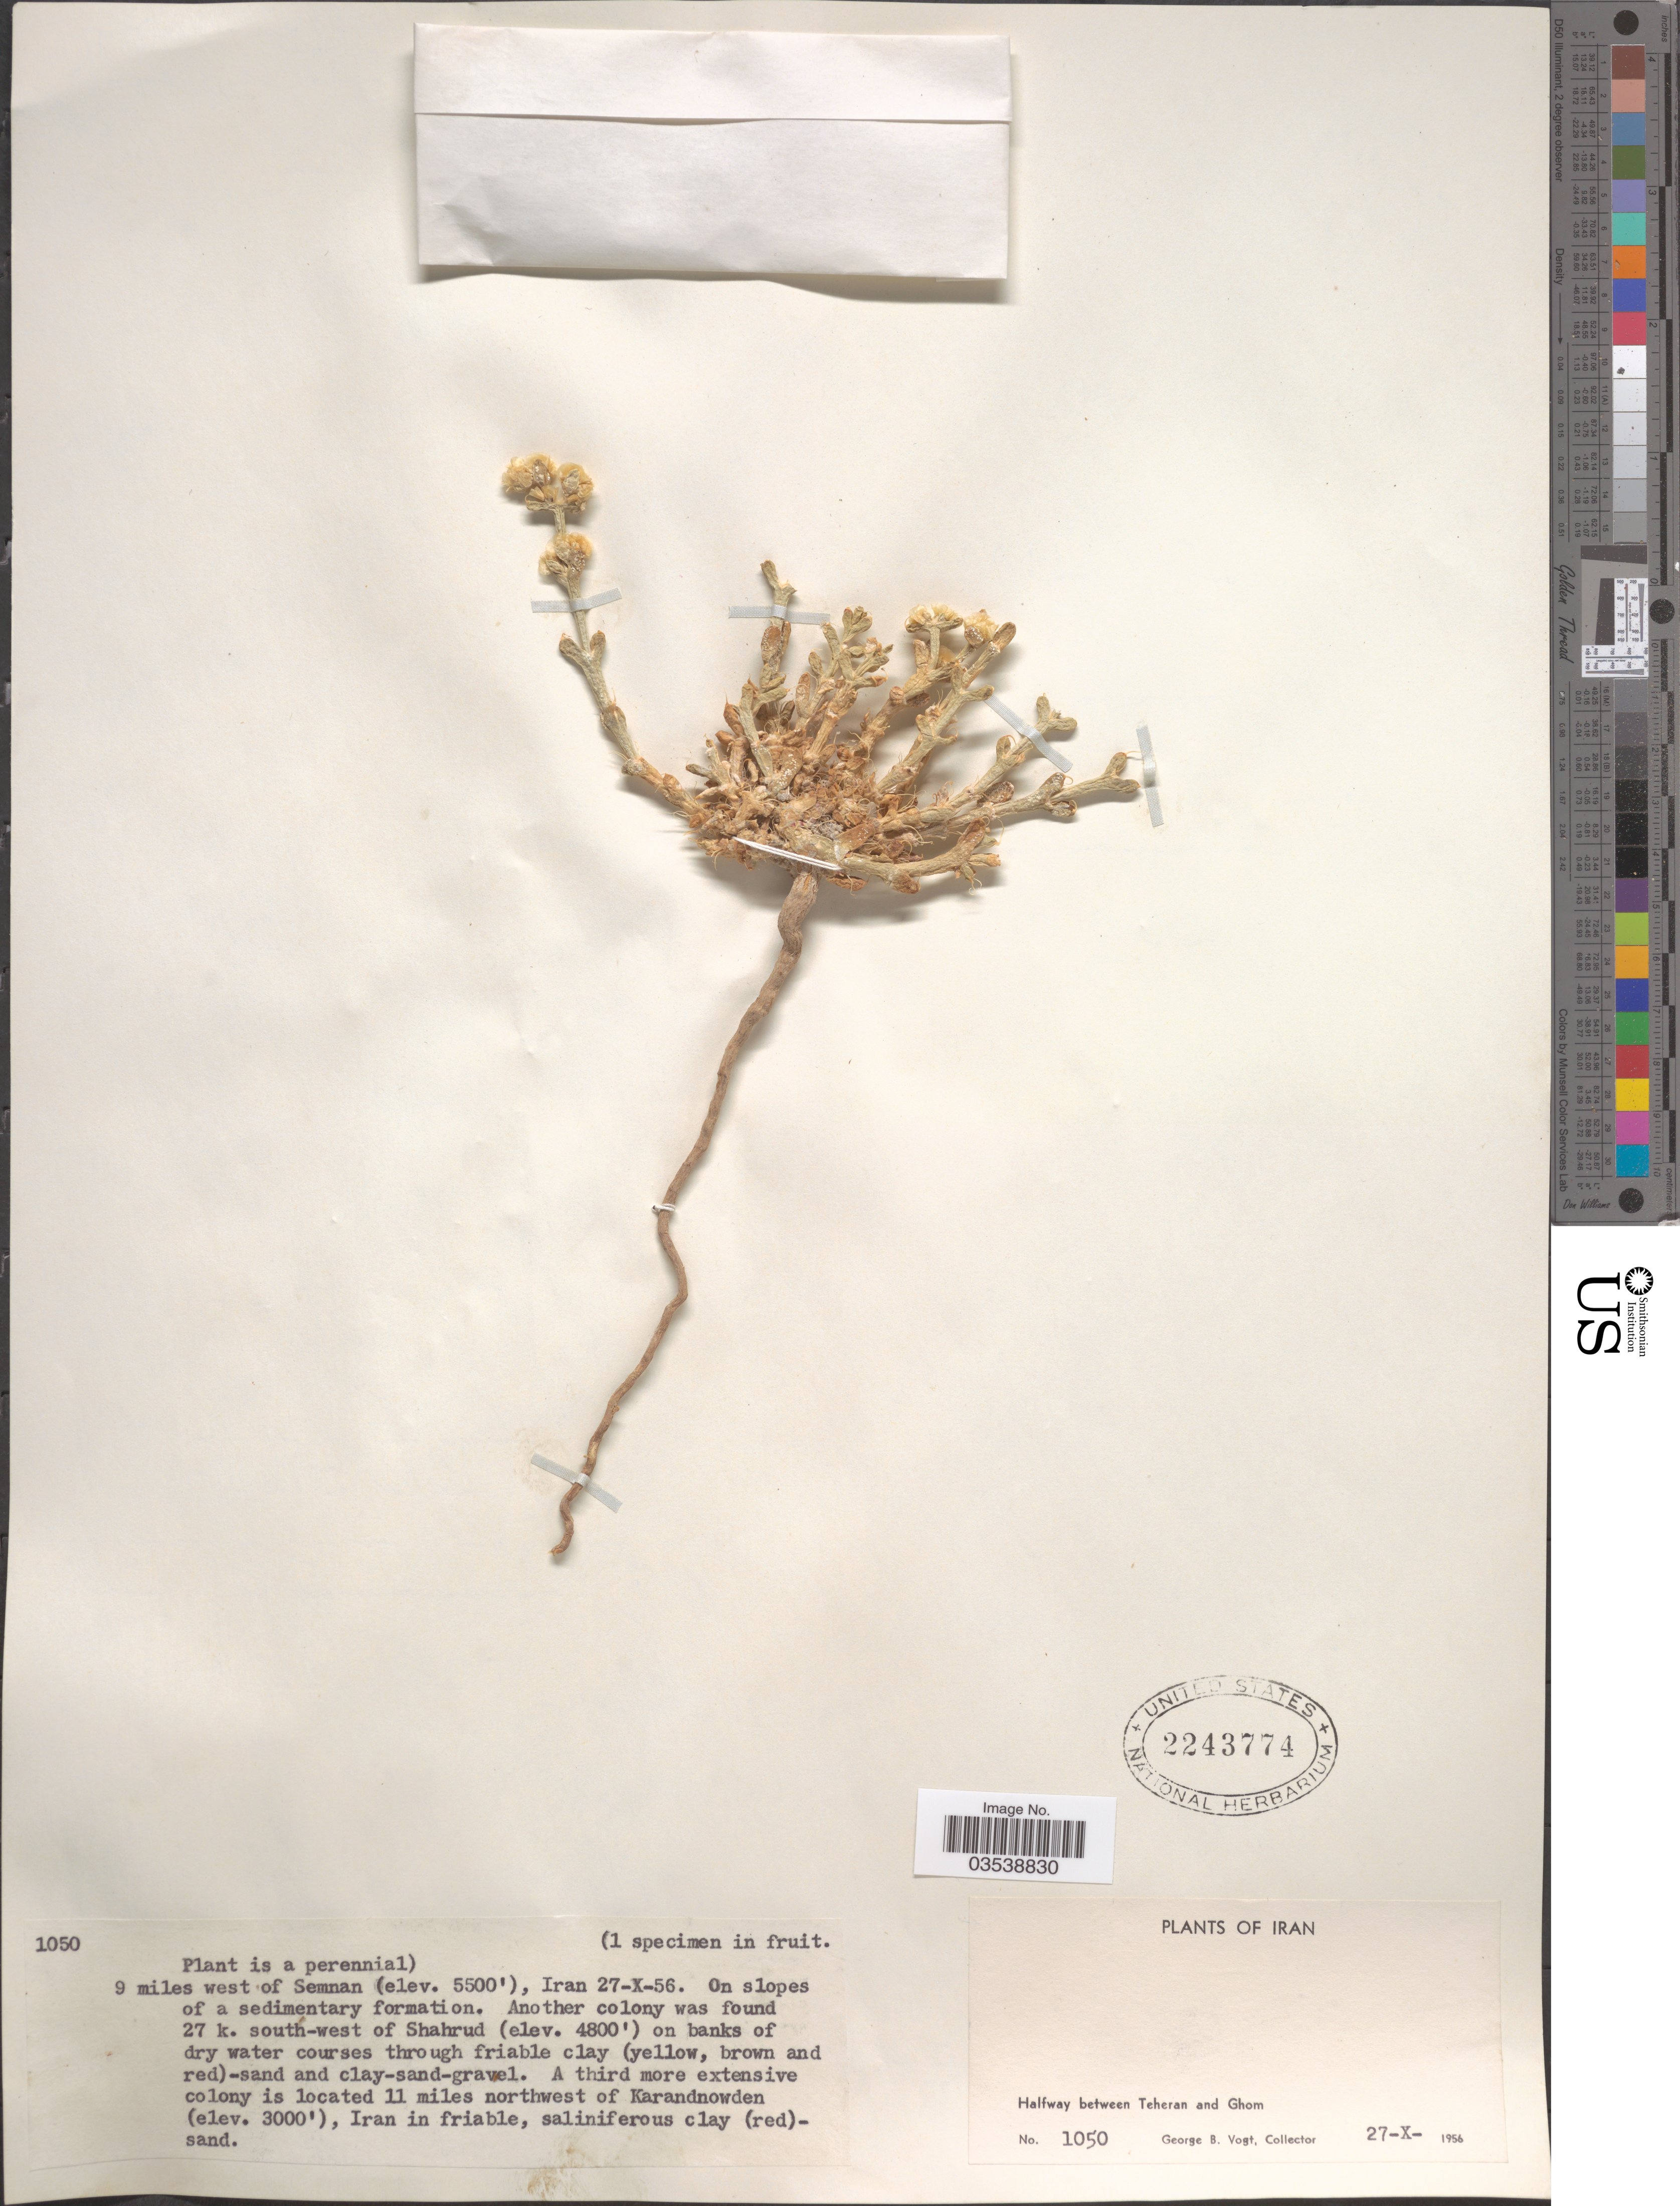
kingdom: Plantae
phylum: Tracheophyta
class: Magnoliopsida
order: Caryophyllales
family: Amaranthaceae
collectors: G. B. Vogt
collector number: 1050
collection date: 1956-10-27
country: Iran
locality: Halfway between Teheran and Ghom. 9 miles west of Semnan. 27 k. south-west of Shahrud. 11 miles northwest of Karandnowden.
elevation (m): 914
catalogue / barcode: US 2243774